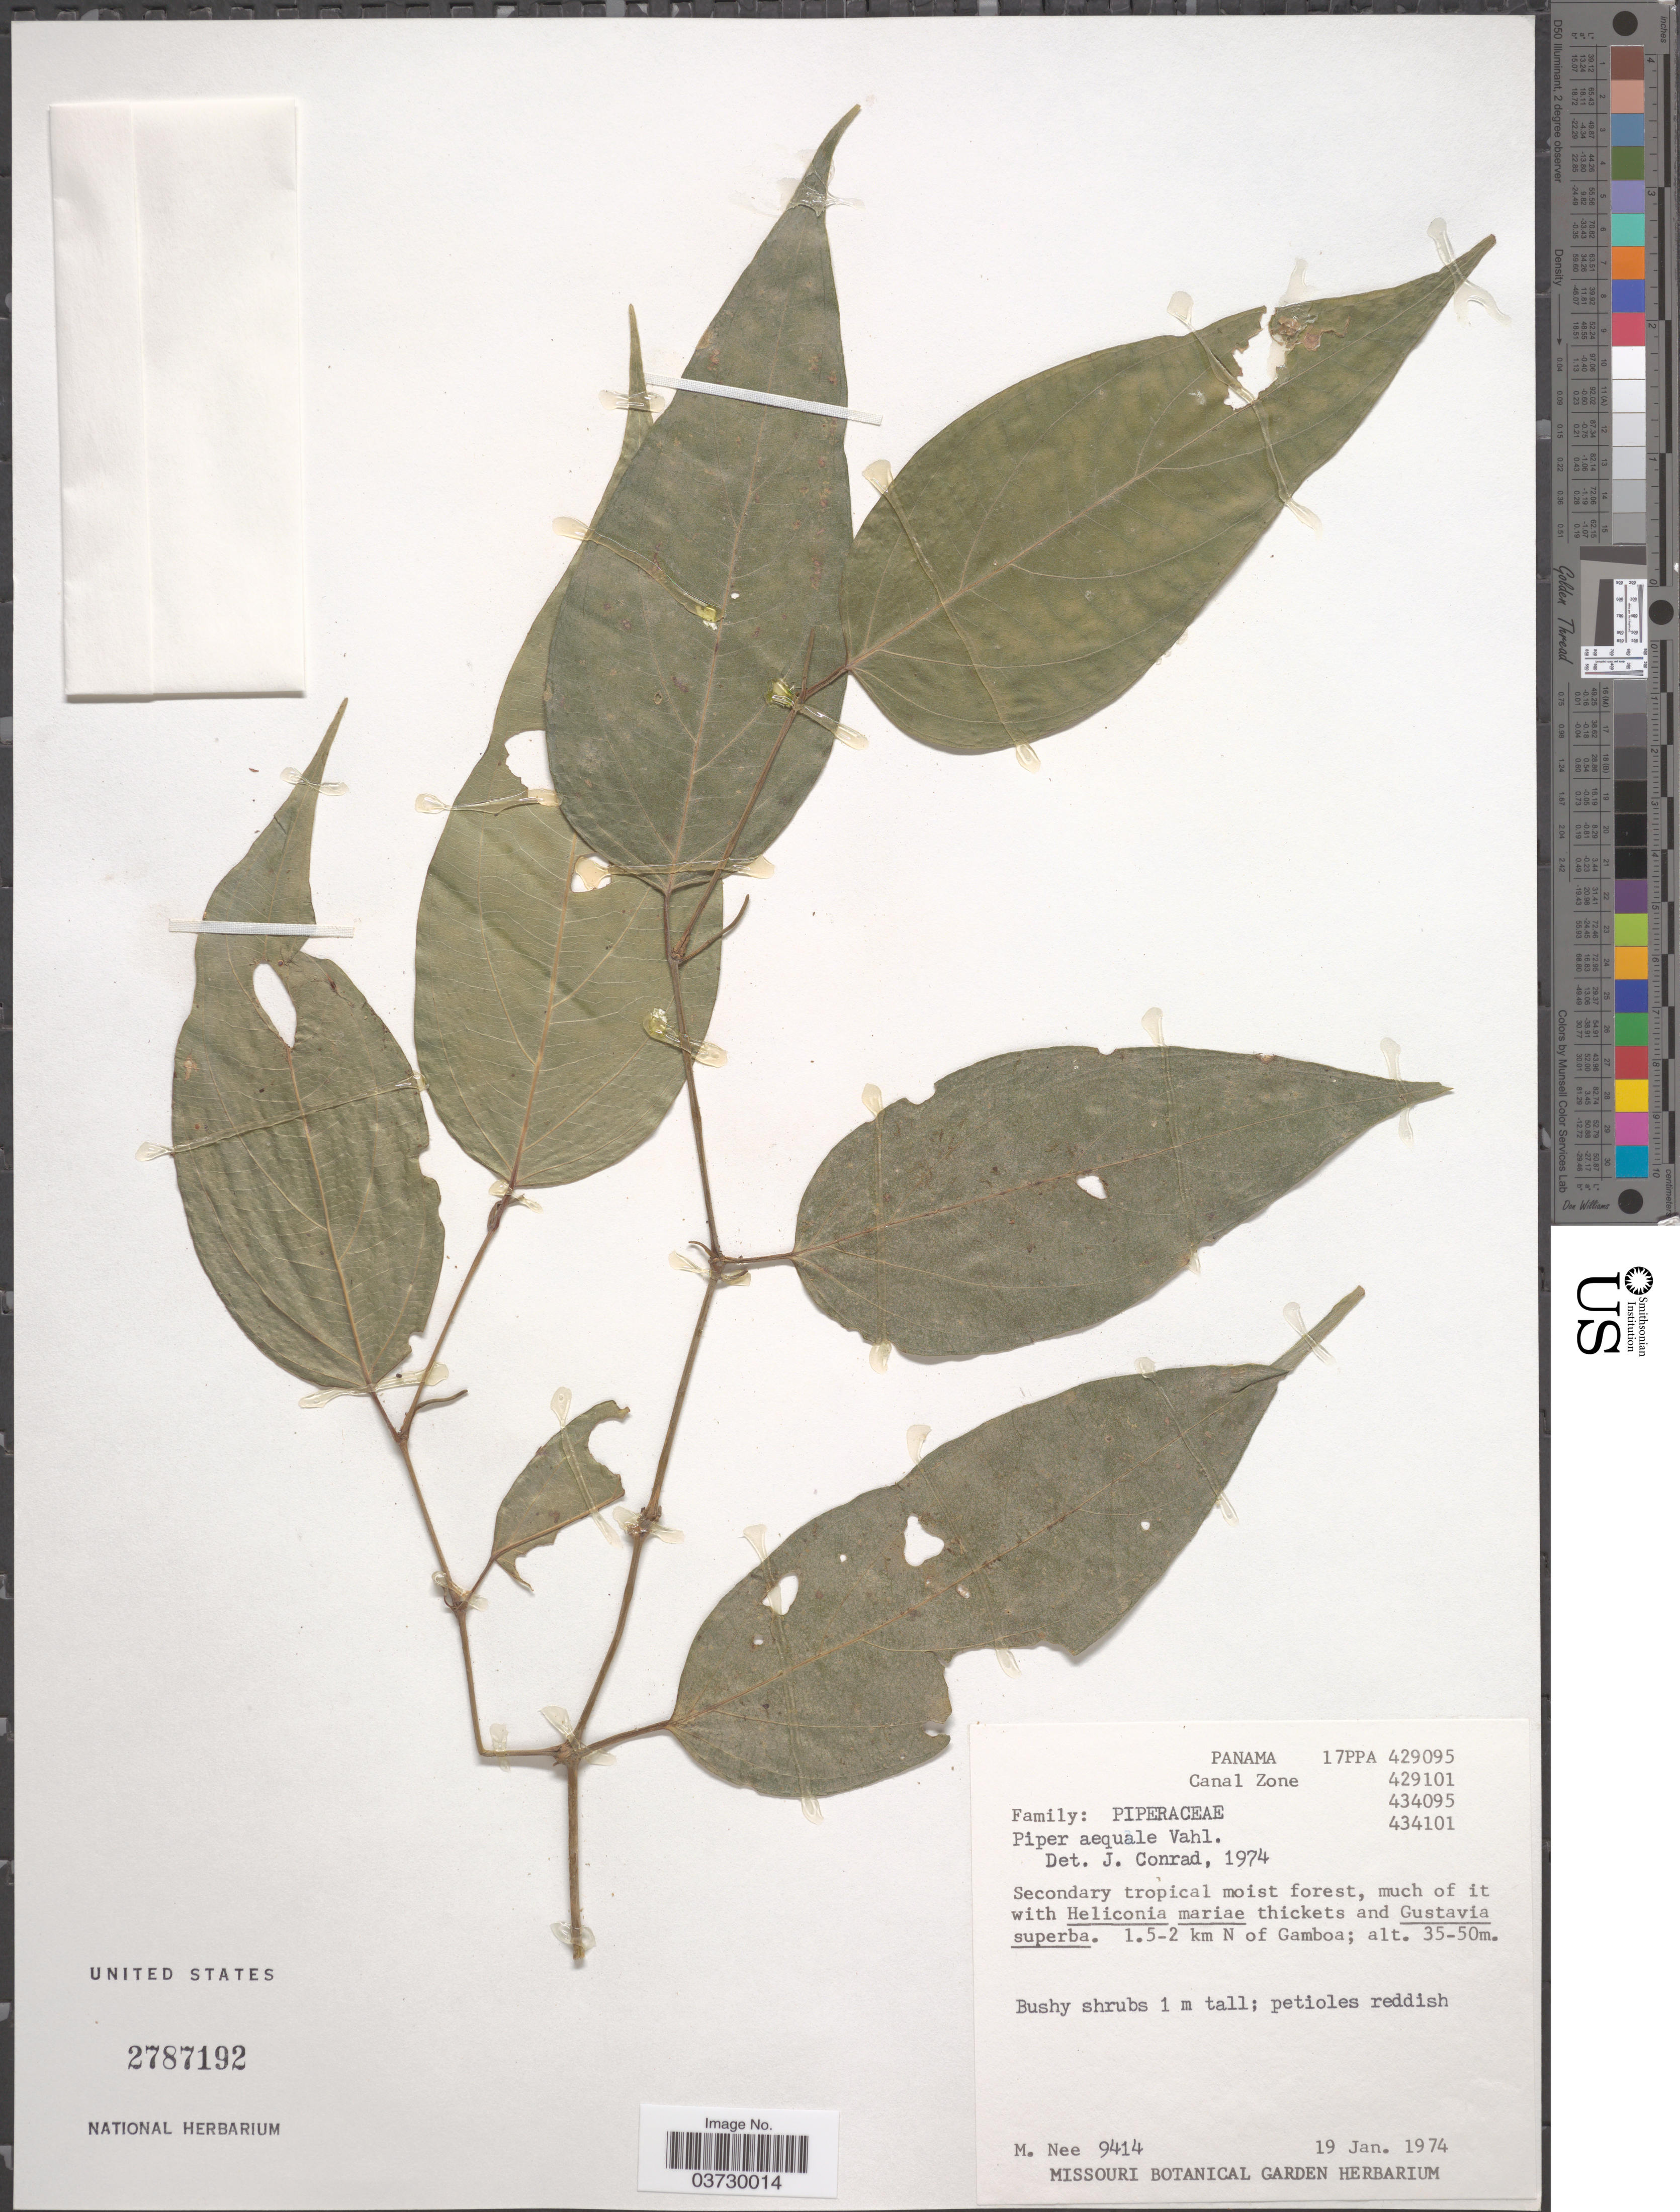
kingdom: Plantae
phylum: Tracheophyta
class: Magnoliopsida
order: Piperales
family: Piperaceae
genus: Piper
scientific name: Piper aequale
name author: Vahl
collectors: M. Nee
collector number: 9414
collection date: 1974-01-19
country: Panama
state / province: Colón / Panamá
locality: Canal Zone. 1.5-2 km N of Gamboa.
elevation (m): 35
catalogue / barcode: US 2787192